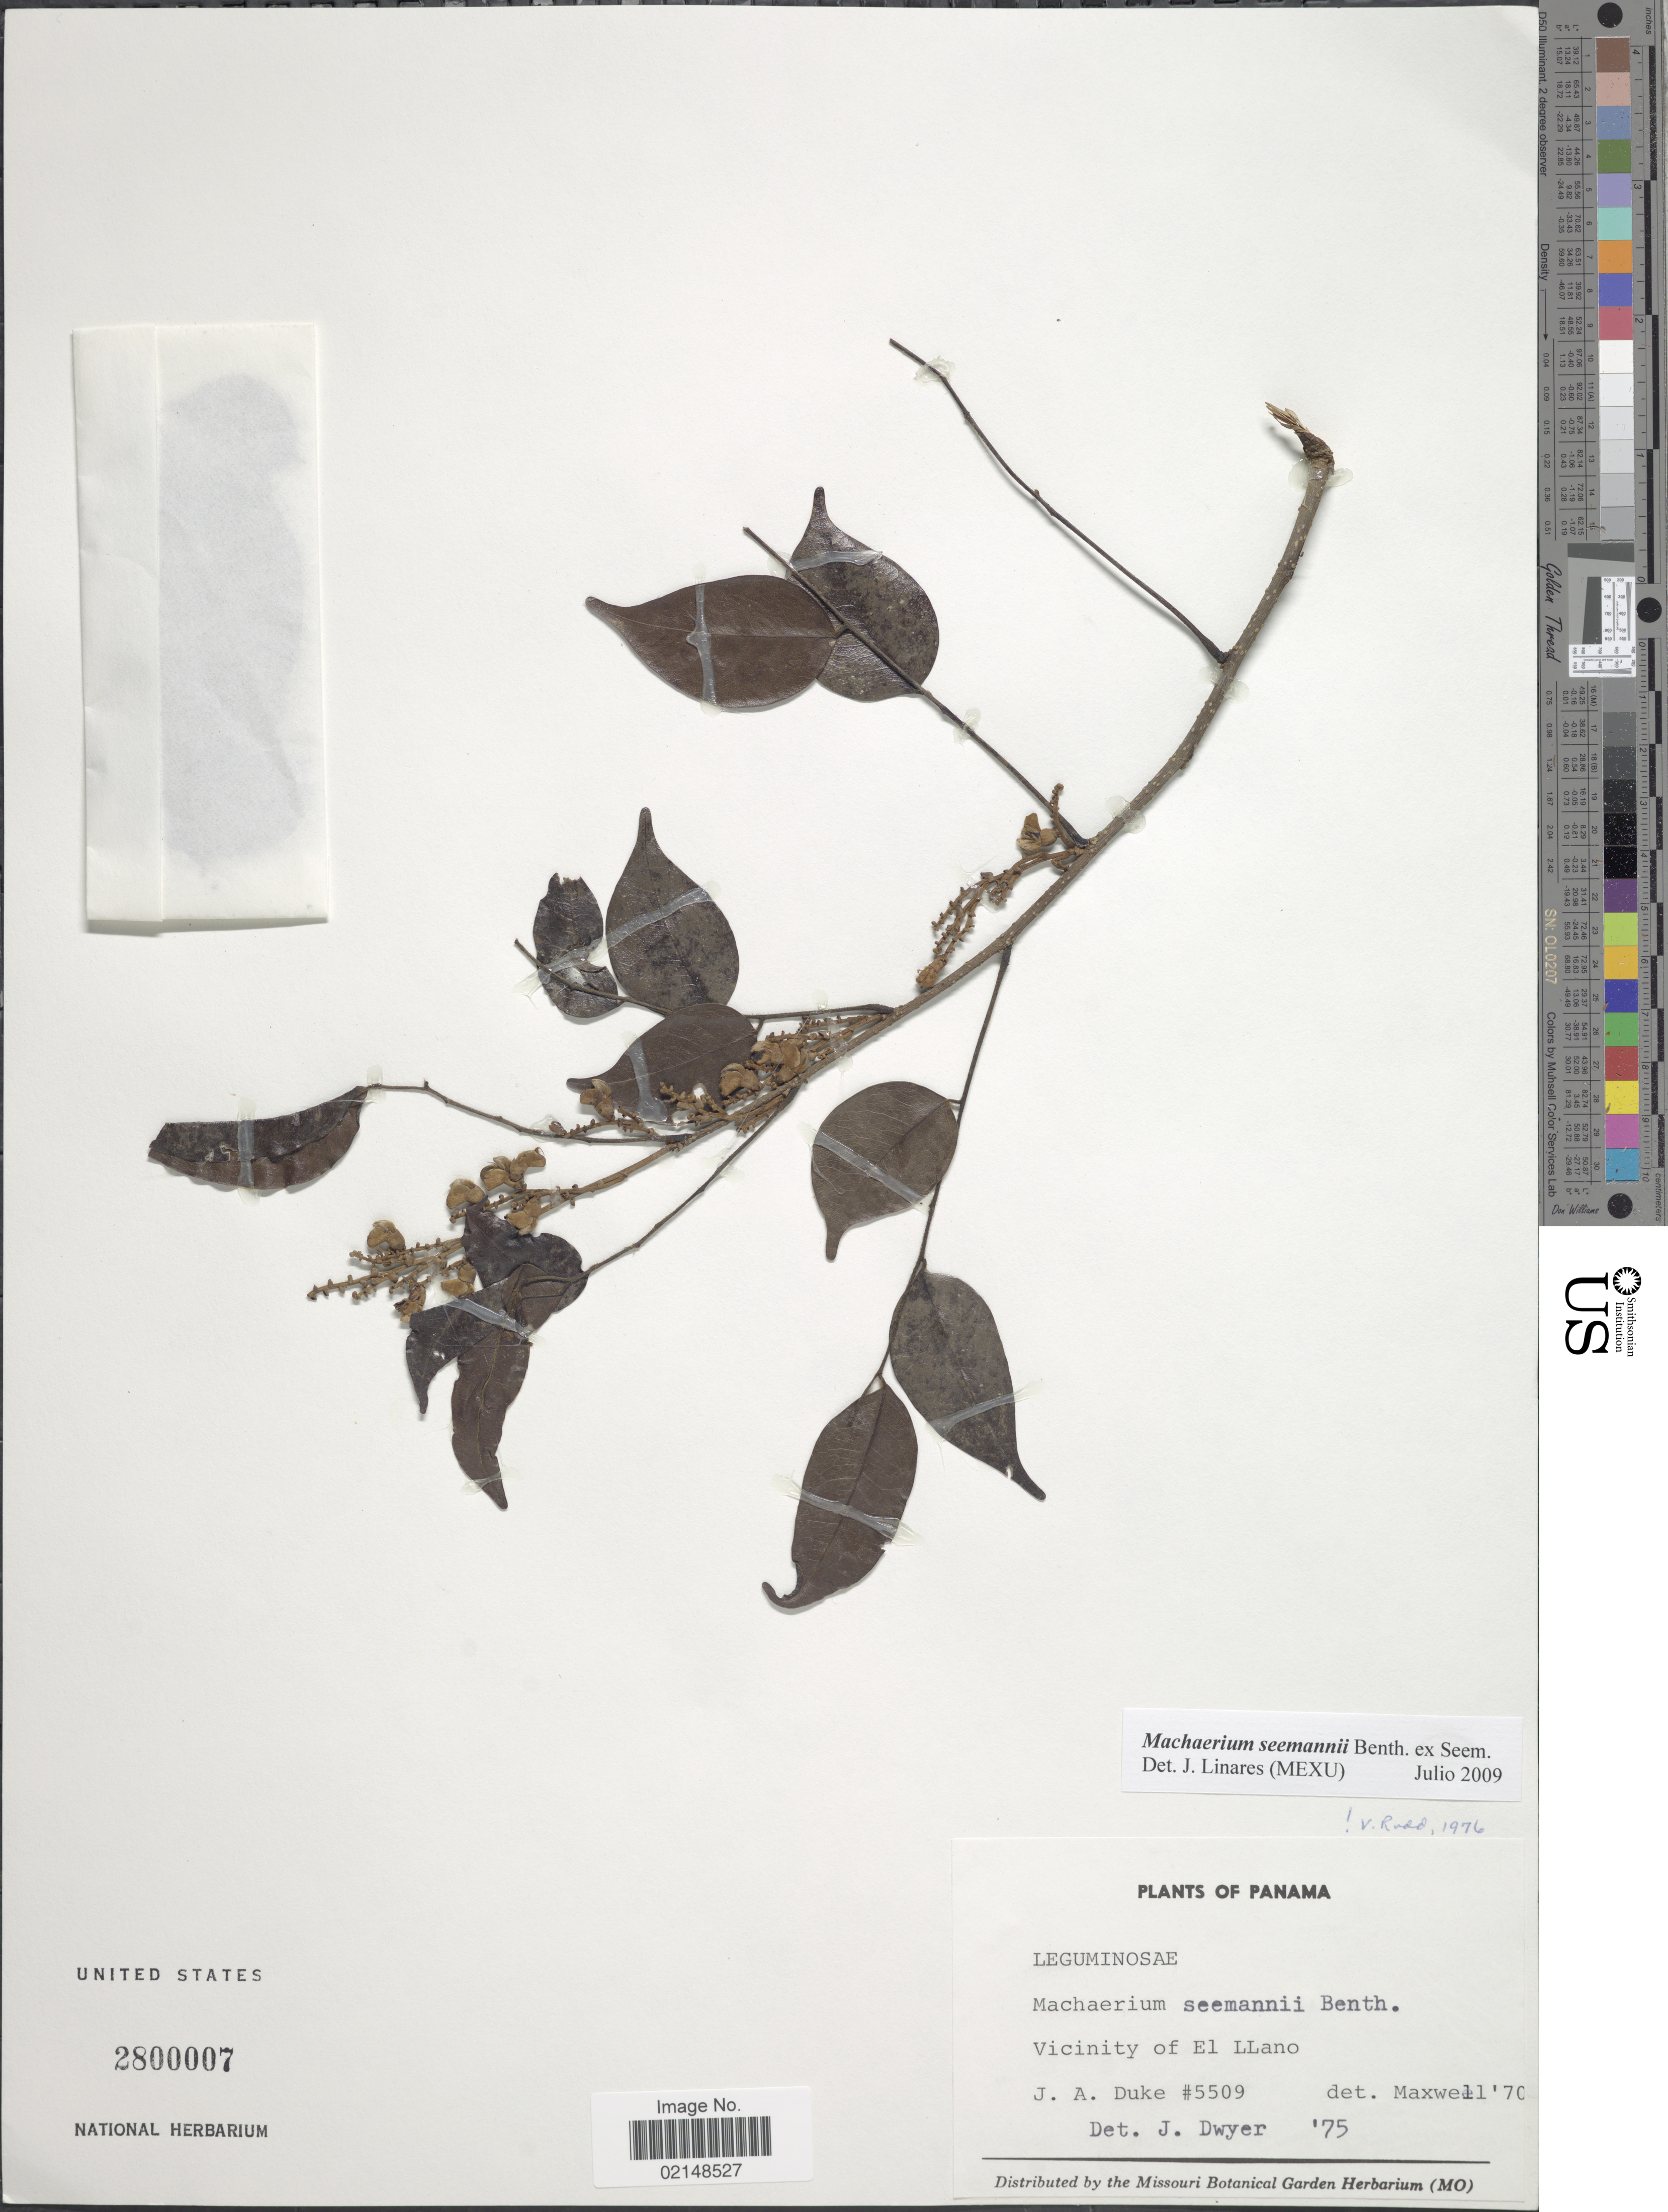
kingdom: Plantae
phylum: Tracheophyta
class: Magnoliopsida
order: Fabales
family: Fabaceae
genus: Machaerium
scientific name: Machaerium seemanni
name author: Benth. in Seem.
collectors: J. A. Duke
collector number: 5509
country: Panama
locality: Vicinity of El Llano.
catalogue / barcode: US 2800007